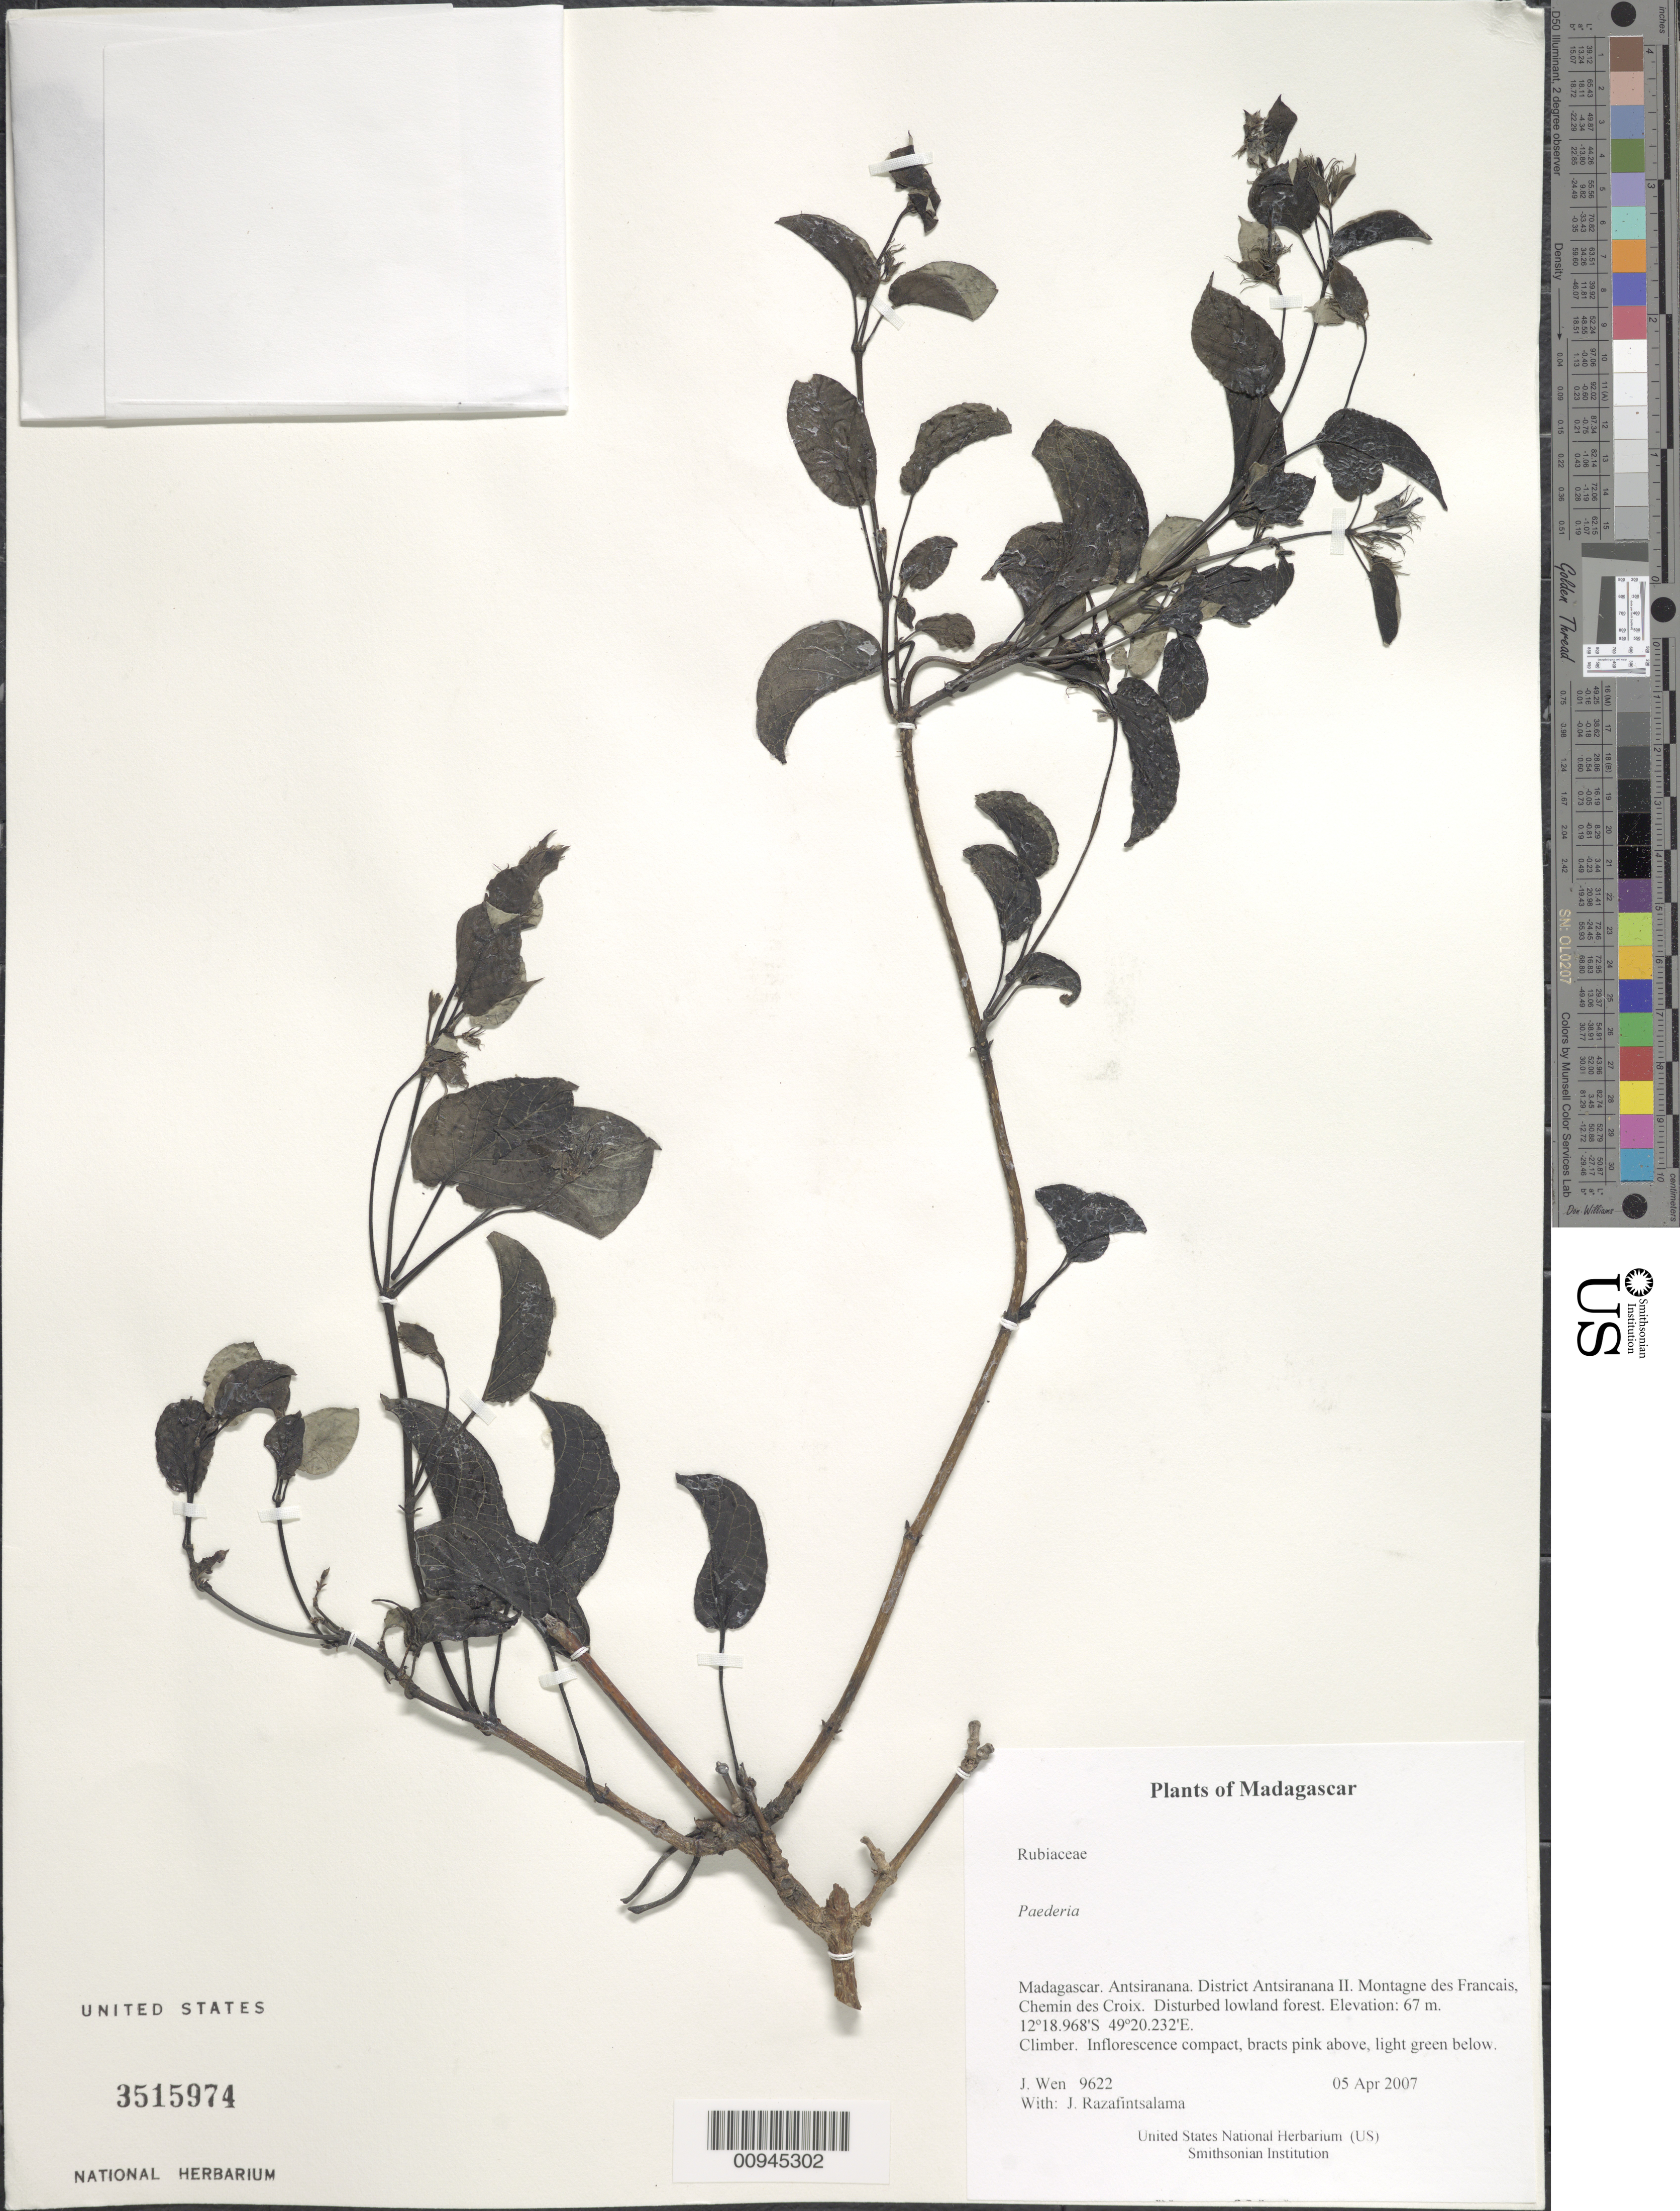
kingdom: Plantae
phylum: Tracheophyta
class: Magnoliopsida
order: Gentianales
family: Rubiaceae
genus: Paederia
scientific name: Paederia sp.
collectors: J. Wen & J. Razafintsalama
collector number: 9622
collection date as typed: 05 Apr 2007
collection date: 2007-04-05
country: Madagascar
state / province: Diana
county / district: Antsiranana II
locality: District Antsiranana II. Montagne des Francais, Chemin des Croix. Disturbed lowland forest.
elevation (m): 67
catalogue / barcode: US 3515974